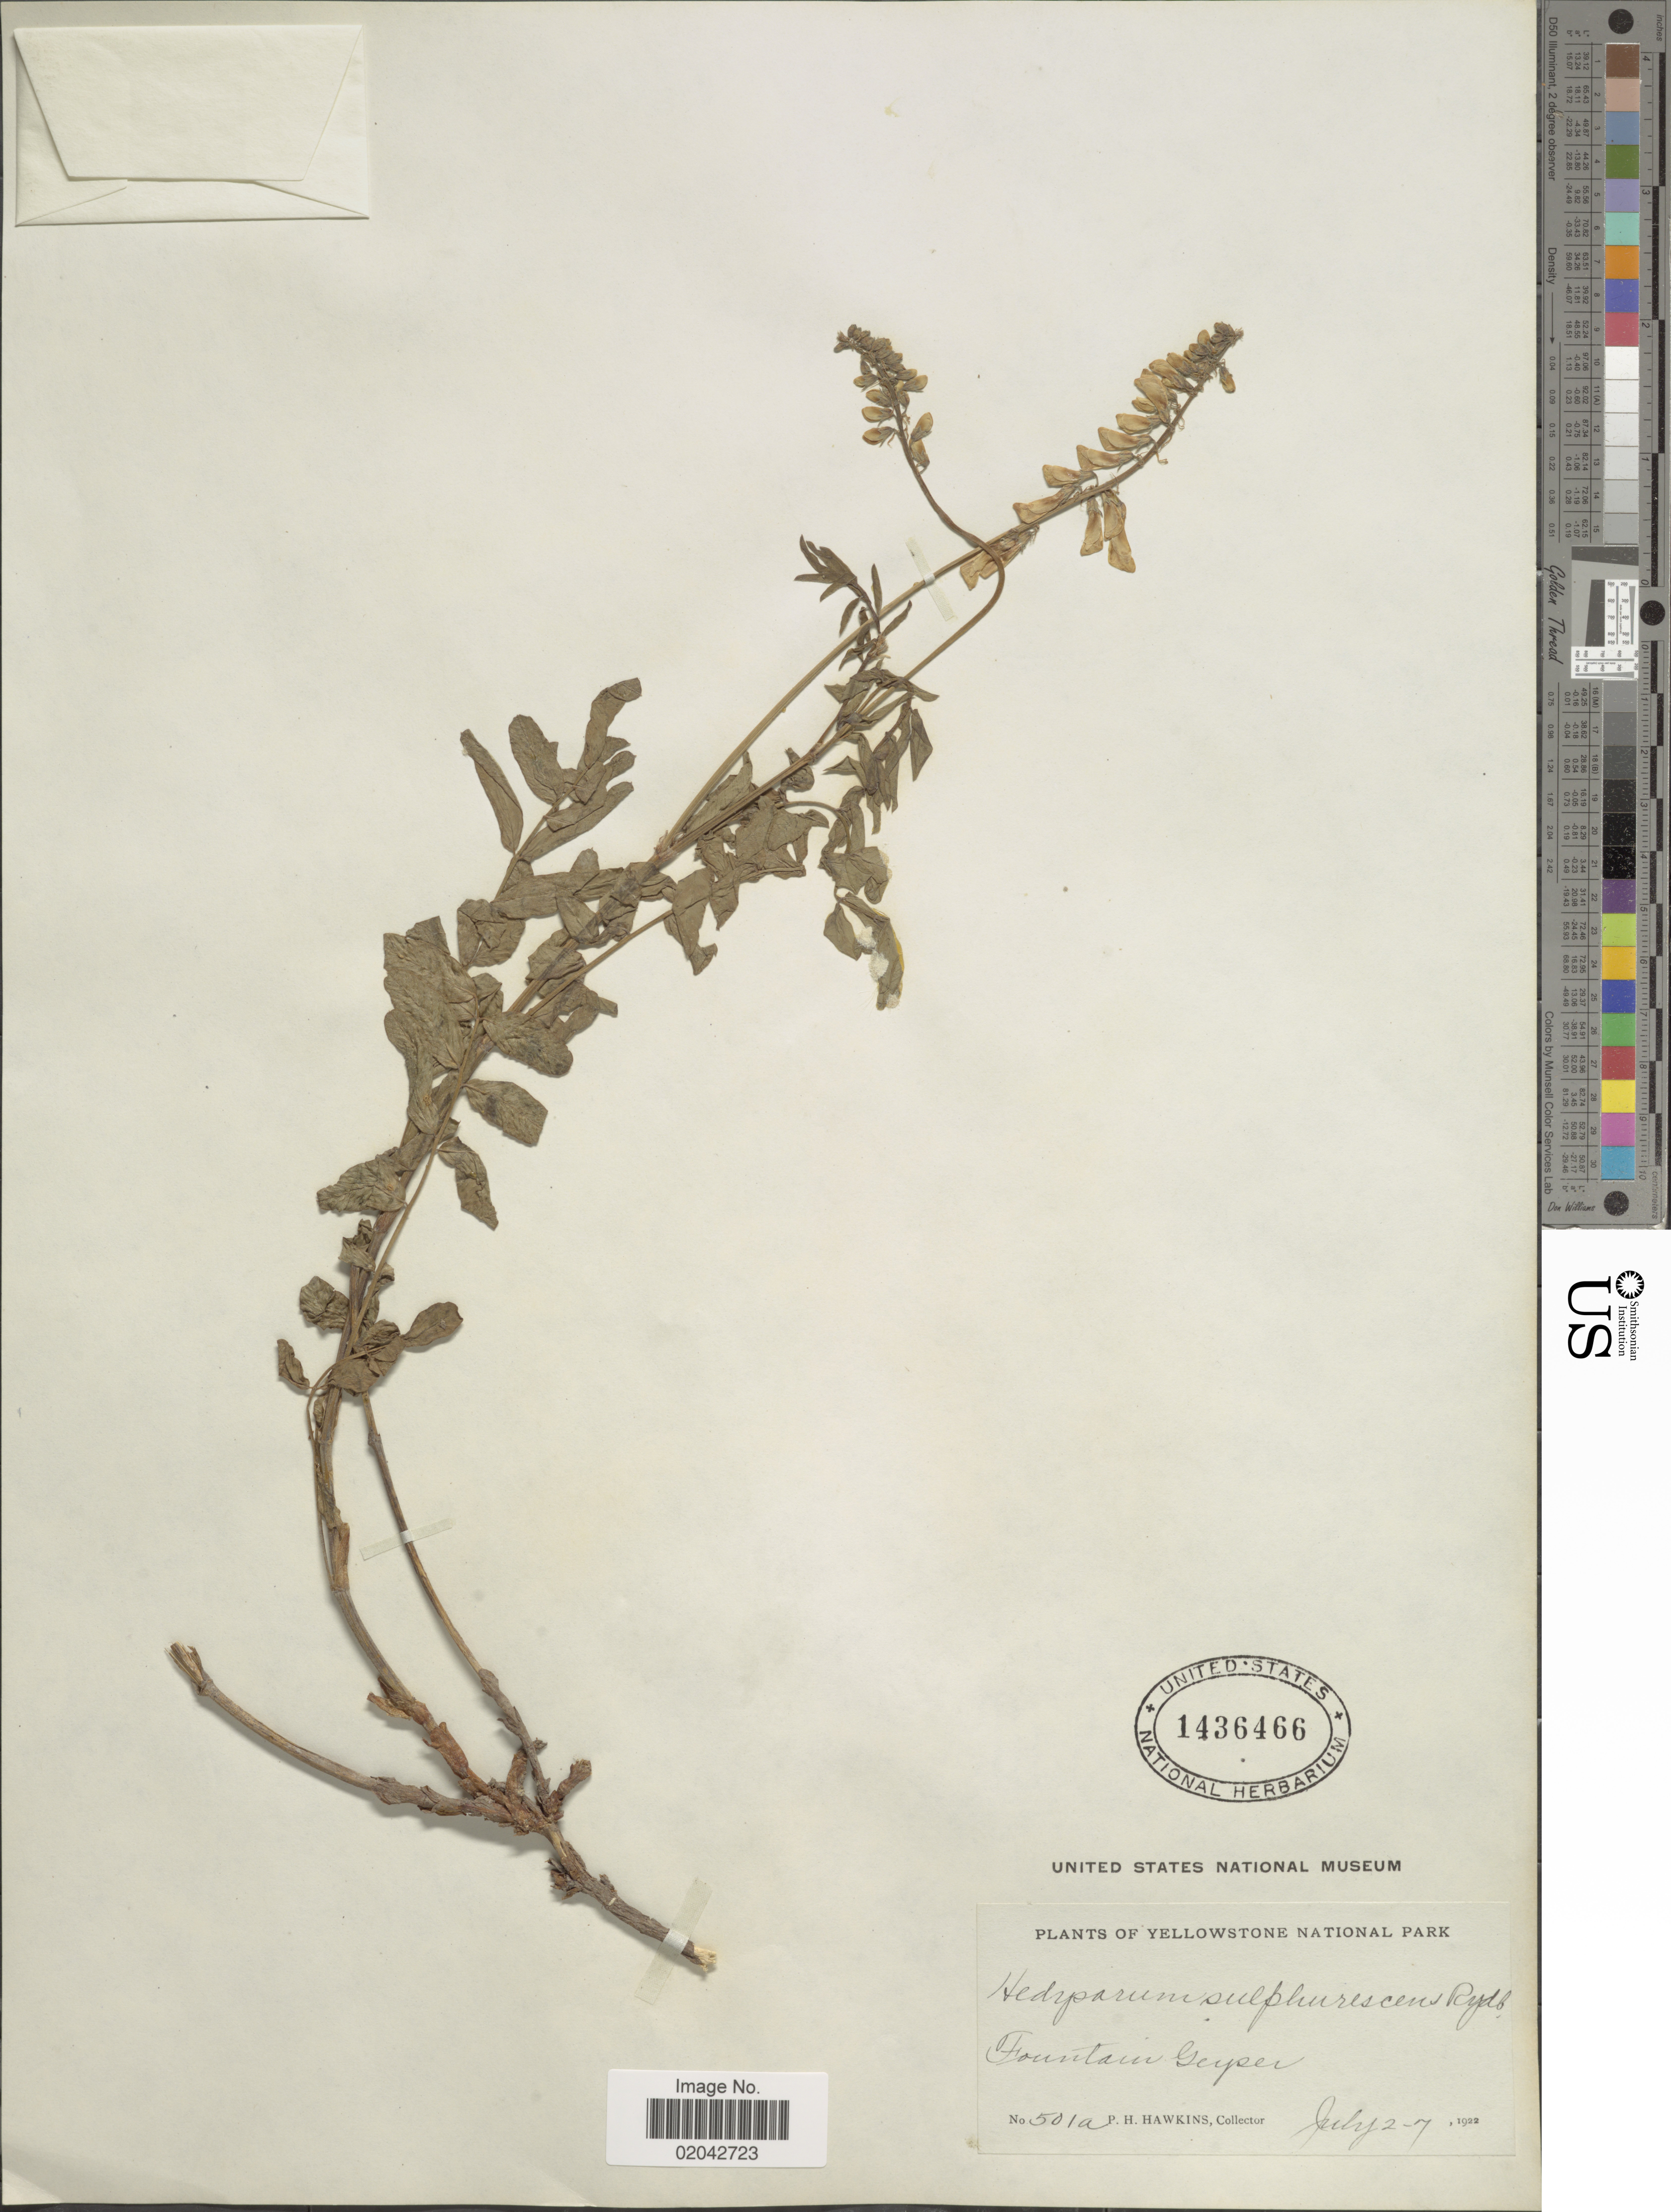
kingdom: Plantae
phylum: Tracheophyta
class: Magnoliopsida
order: Fabales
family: Fabaceae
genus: Hedysarum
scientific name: Hedysarum sulphurescens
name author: Rydb.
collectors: P. Hawkins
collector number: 501a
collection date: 1922-07-02/1922-07-07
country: United States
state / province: Wyoming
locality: Yellowstone National Park, Fountain Geyser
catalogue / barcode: US 1436466